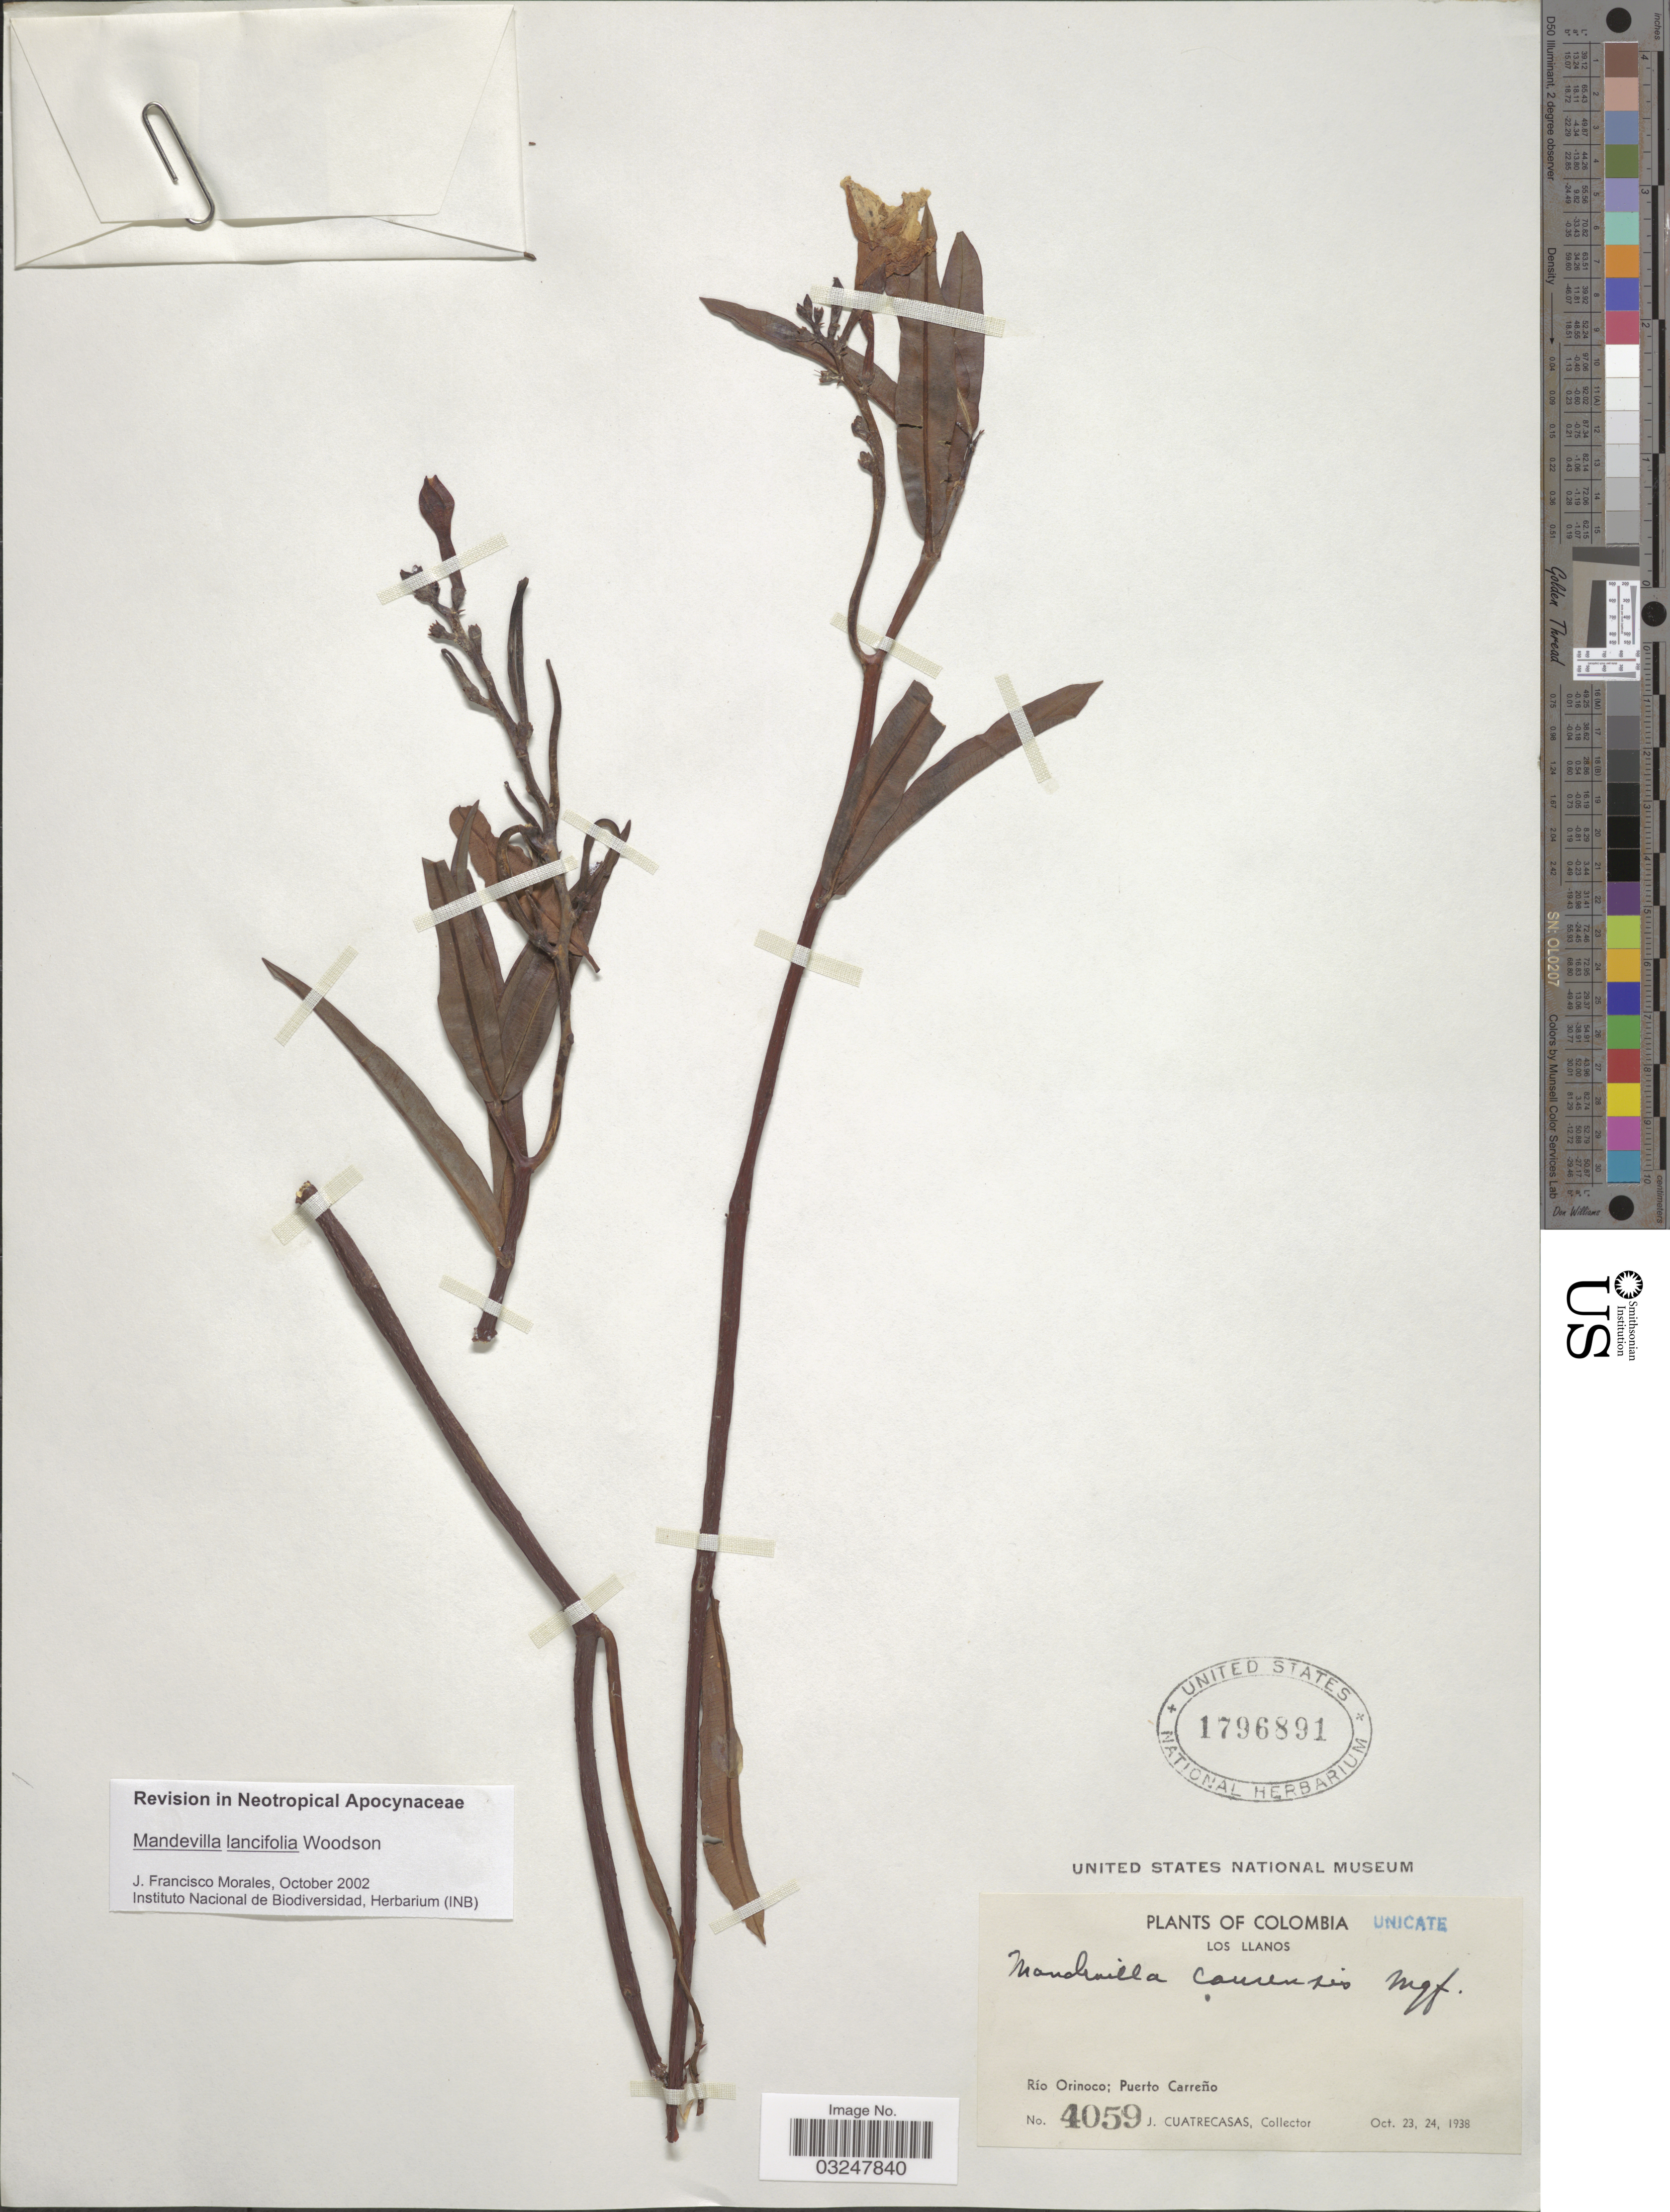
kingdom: Plantae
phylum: Tracheophyta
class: Magnoliopsida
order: Gentianales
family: Apocynaceae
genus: Mandevilla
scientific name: Mandevilla lancifolia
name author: Woodson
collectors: J. Cuatrecasas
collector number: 4059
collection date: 1938-10-23/1938-10-24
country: Colombia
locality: Los Llanos, Río Orinoco: Puerto Carreño.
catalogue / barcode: US 1796891